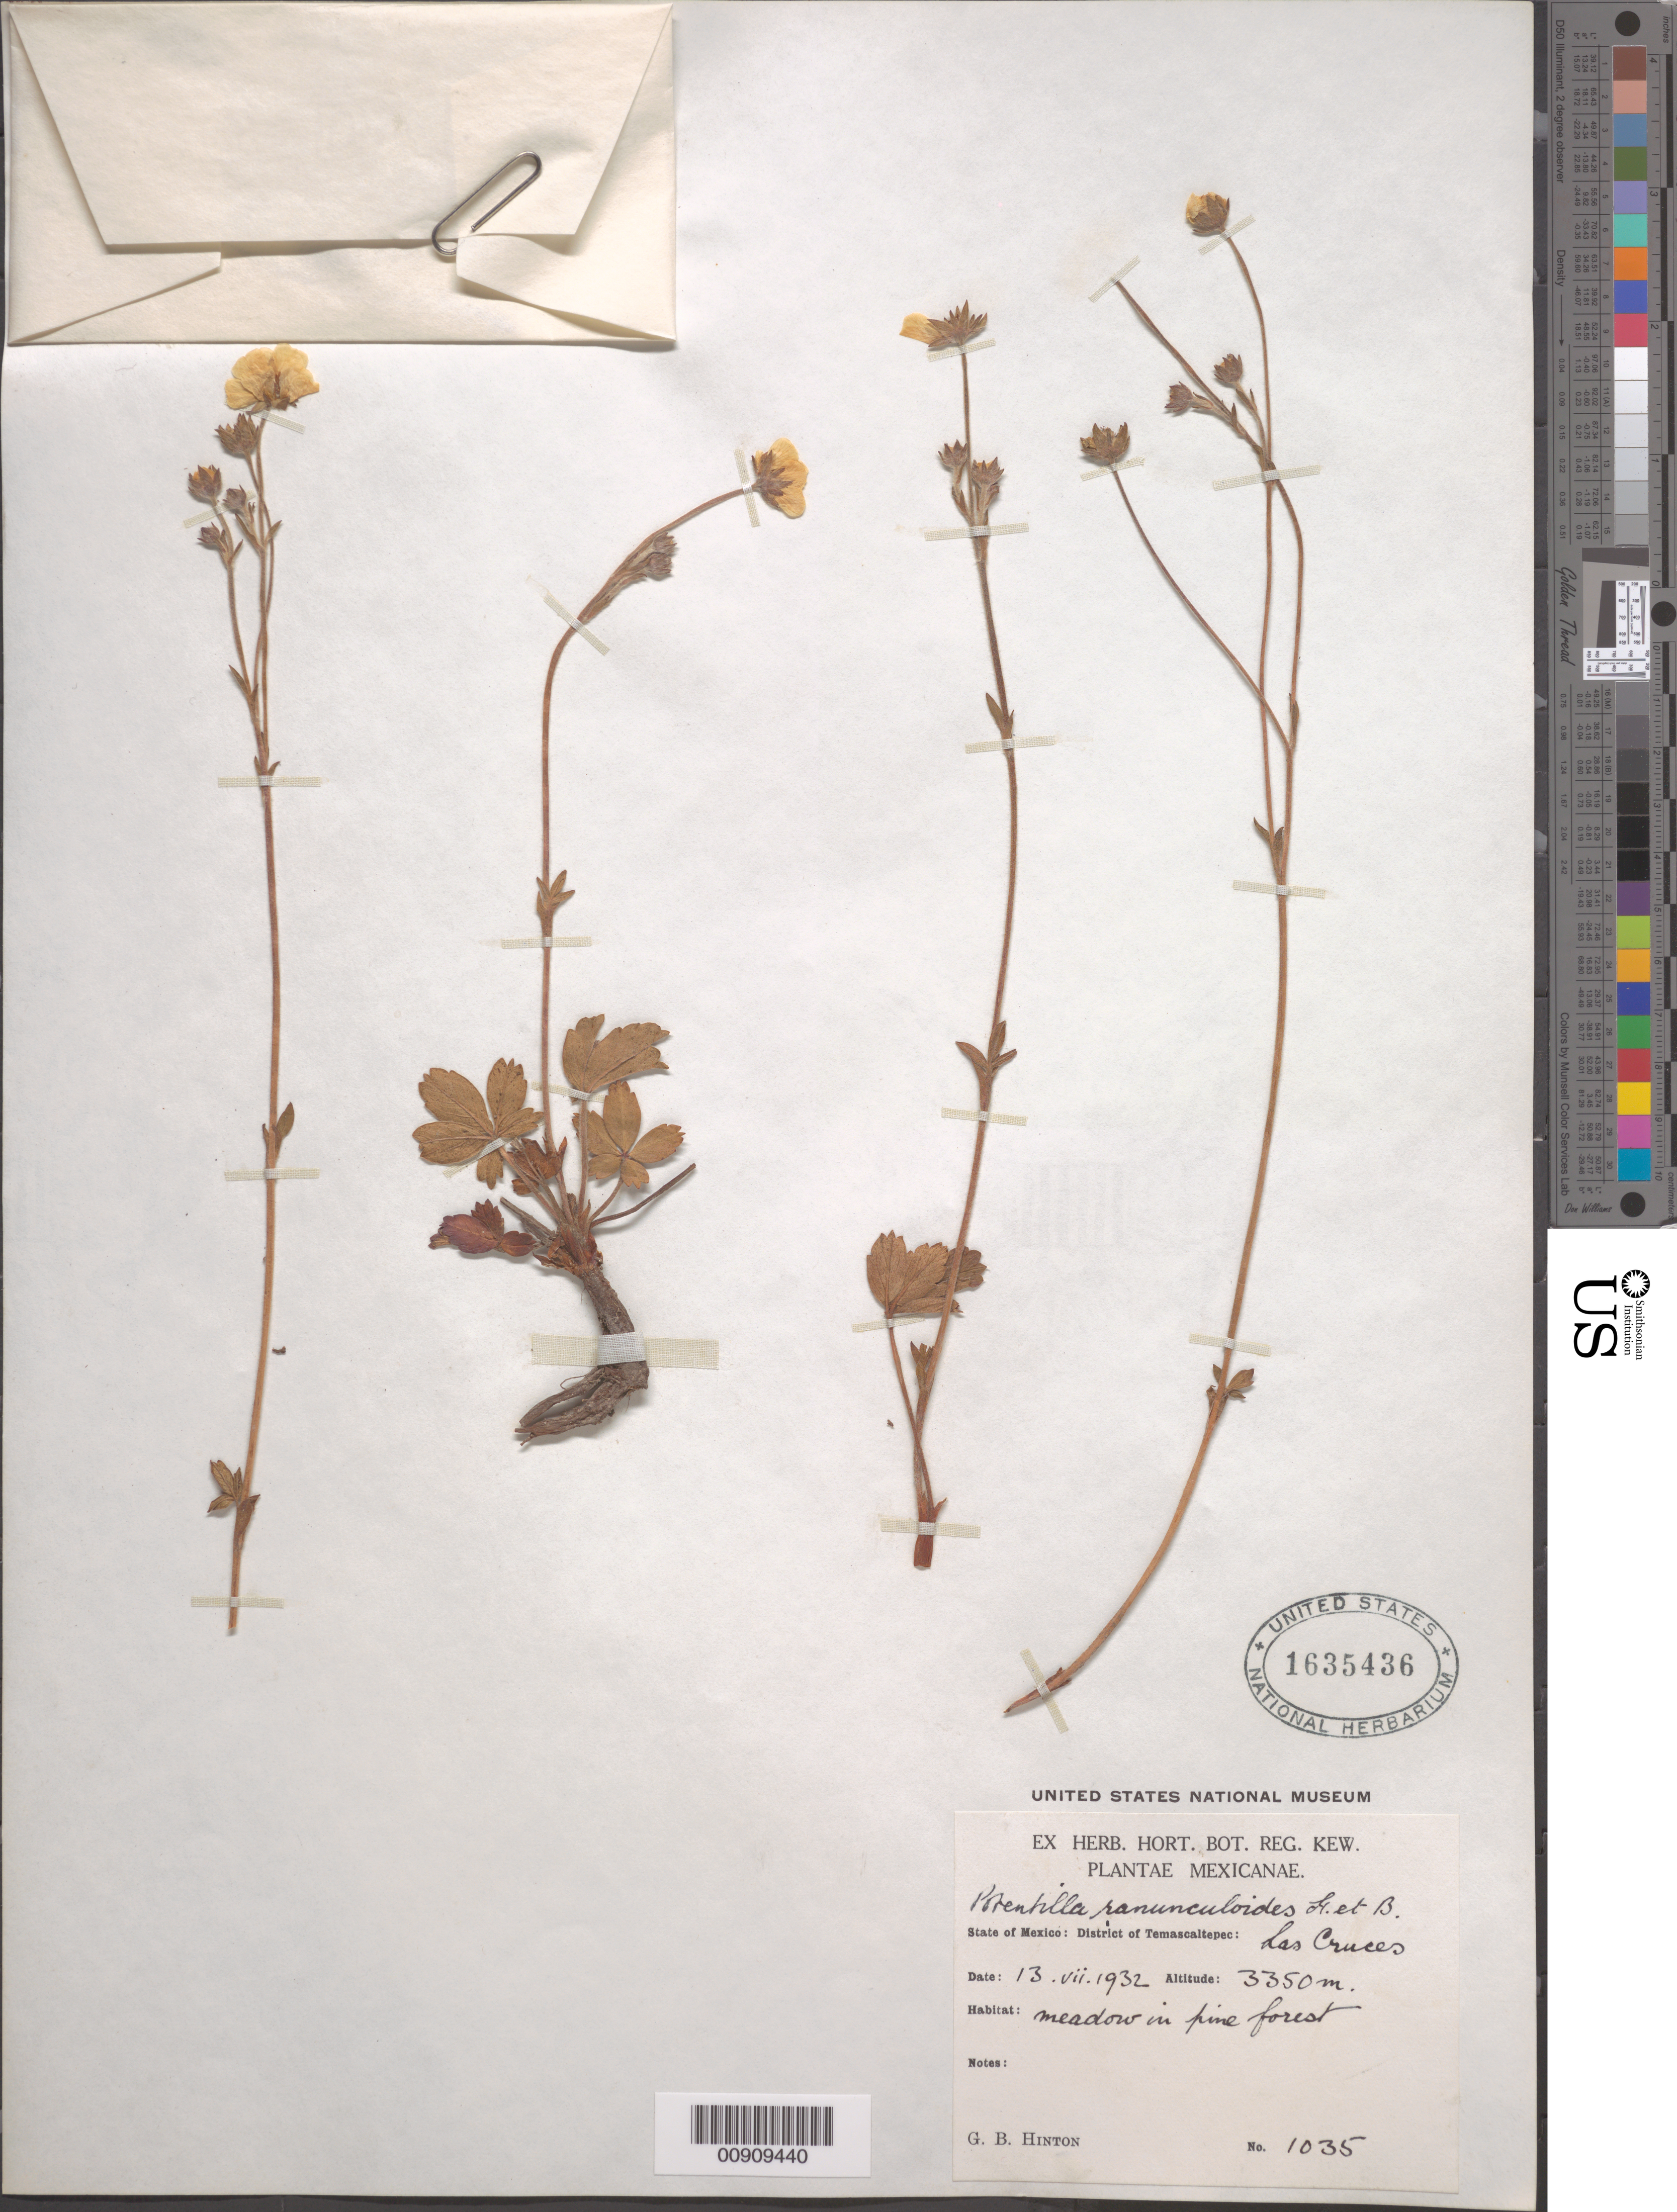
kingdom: Plantae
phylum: Tracheophyta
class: Magnoliopsida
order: Rosales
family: Rosaceae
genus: Potentilla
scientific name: Potentilla ranunculoides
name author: Humb. & Bonpl. ex Nestl.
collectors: G. B. Hinton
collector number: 1035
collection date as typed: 13 Jul 1932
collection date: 1932-07-13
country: Mexico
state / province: México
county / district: Temascaltepec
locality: State of Mexico: District of Temascaltepec: Las Cruces.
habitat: Meadow in pine forest.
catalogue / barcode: US 1635436